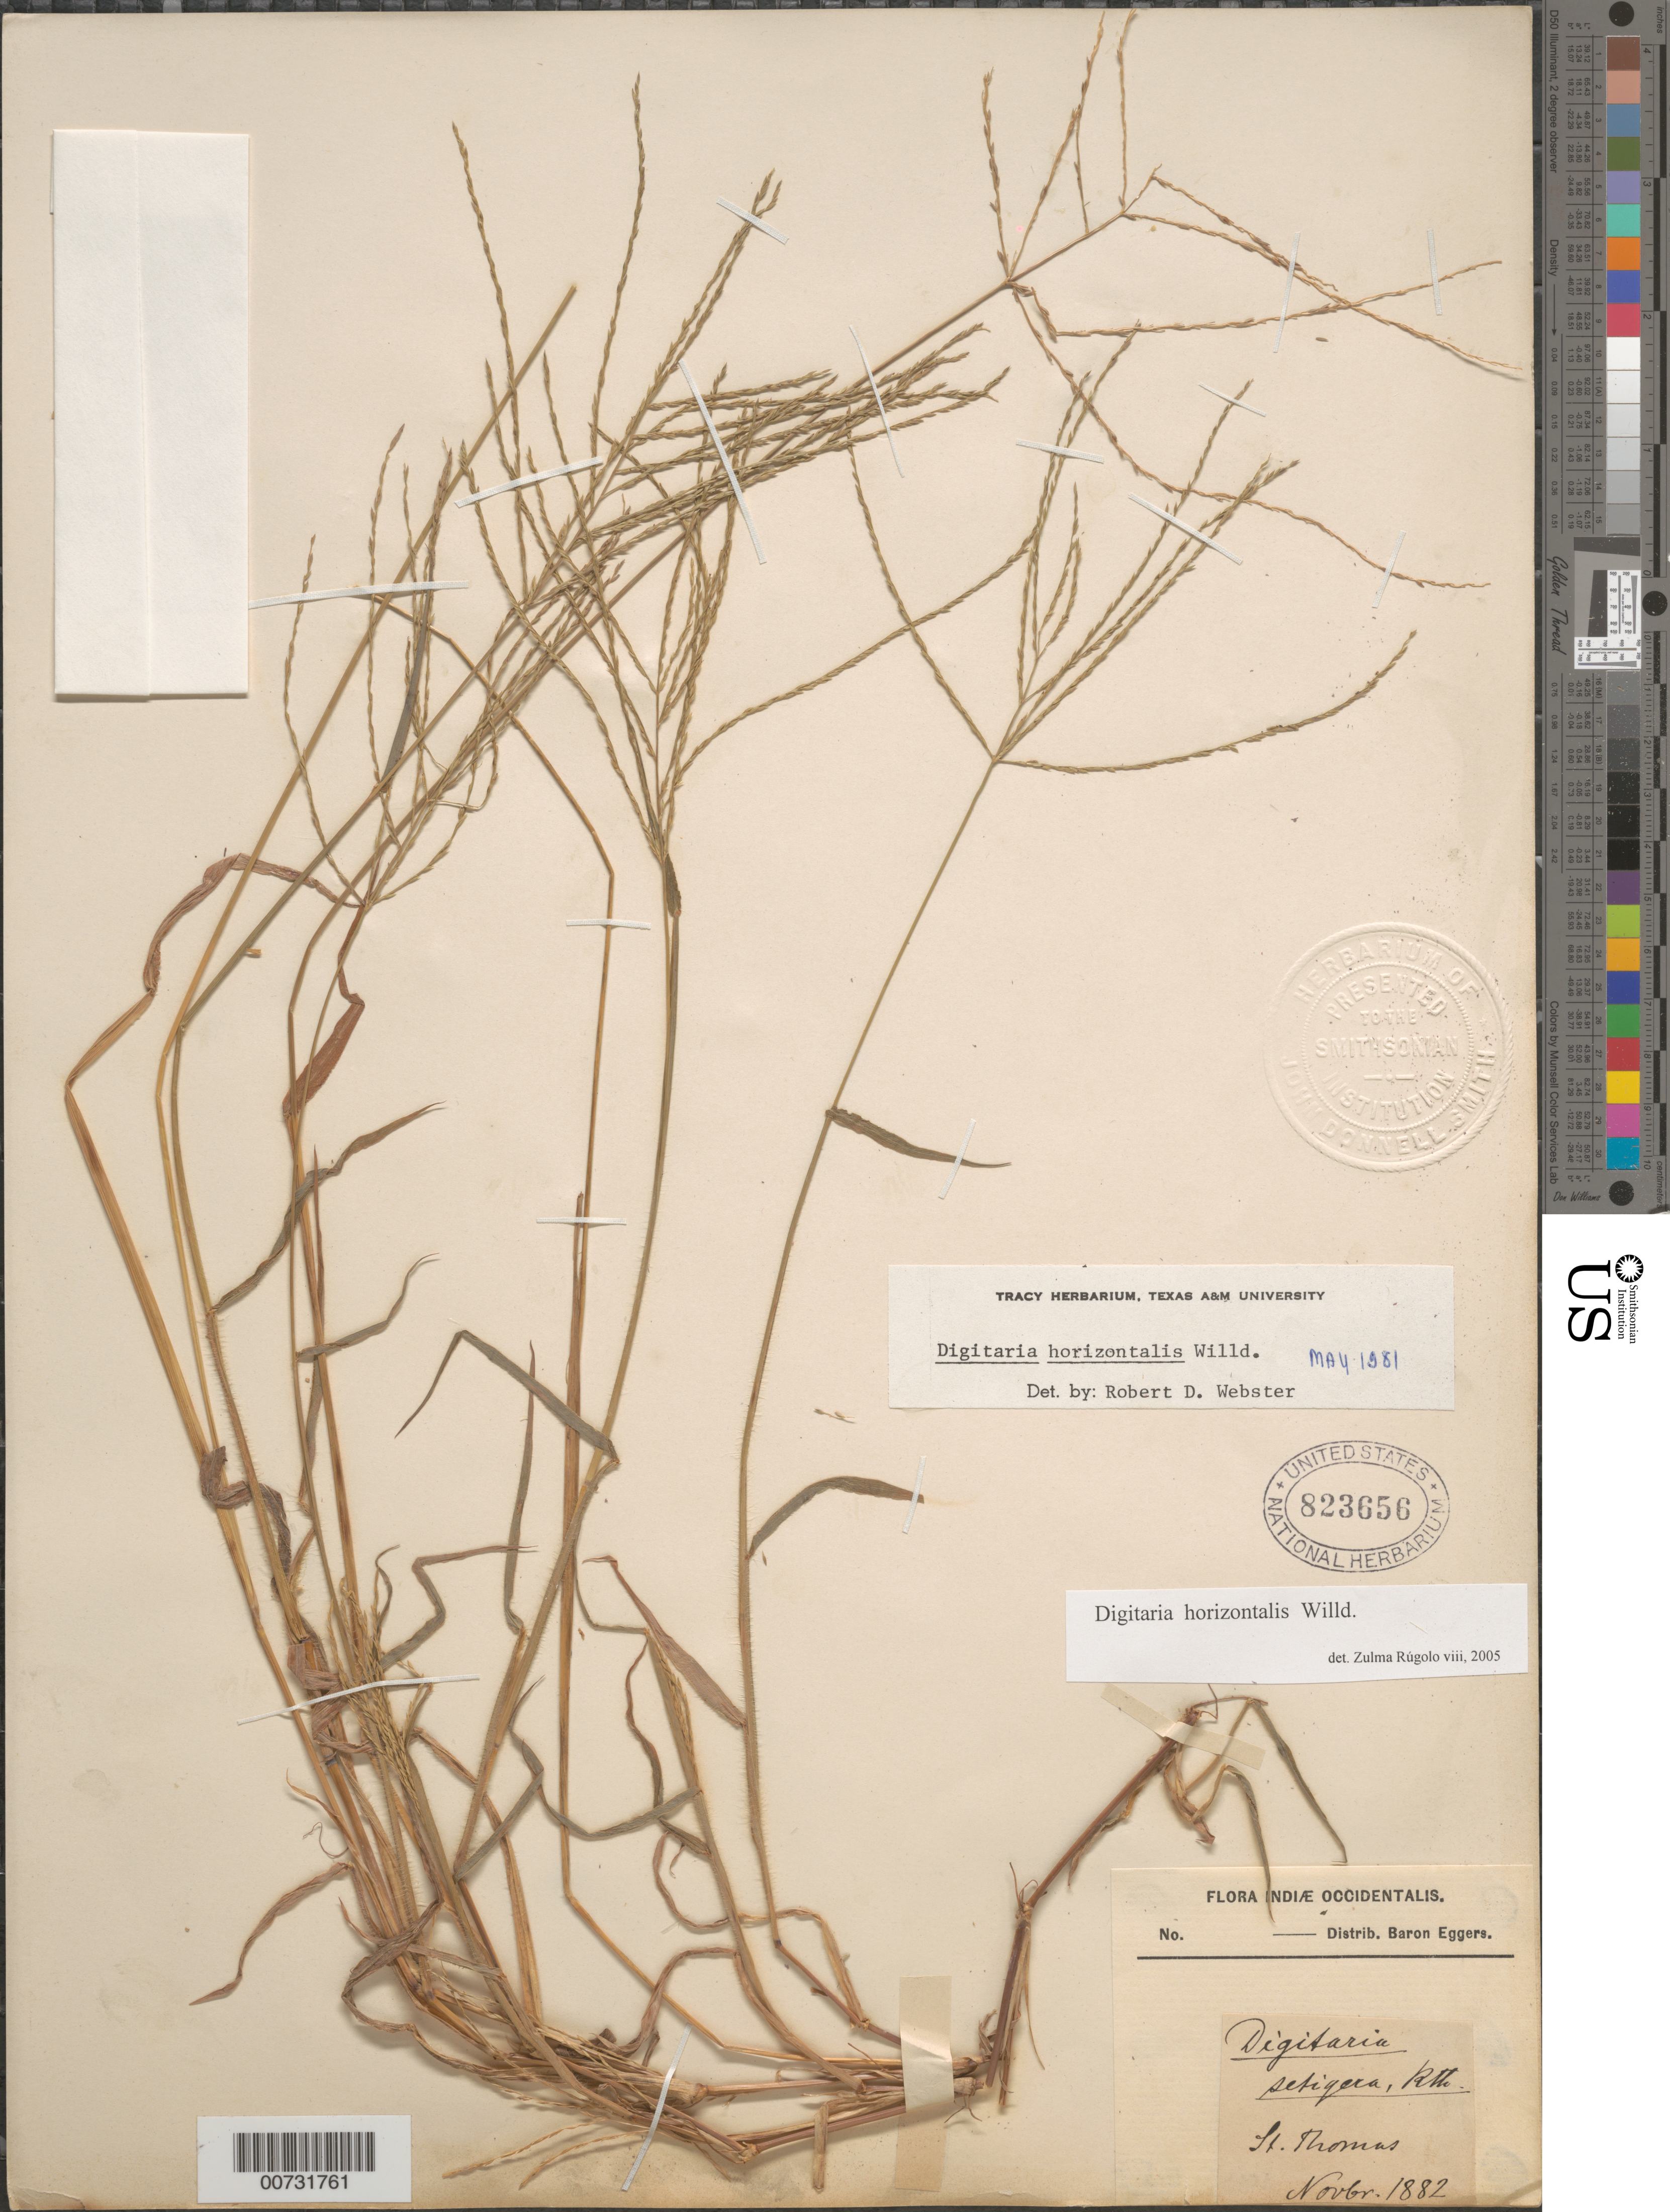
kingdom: Plantae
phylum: Tracheophyta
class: Liliopsida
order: Poales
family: Poaceae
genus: Digitaria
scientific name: Digitaria horizontalis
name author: Willd.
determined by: Webster, Robert D.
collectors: H. F. A. von Eggers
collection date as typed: Nov 1882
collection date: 1882-11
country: U.S. Virgin Islands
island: St. Thomas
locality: St. Thomas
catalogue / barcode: US 823656